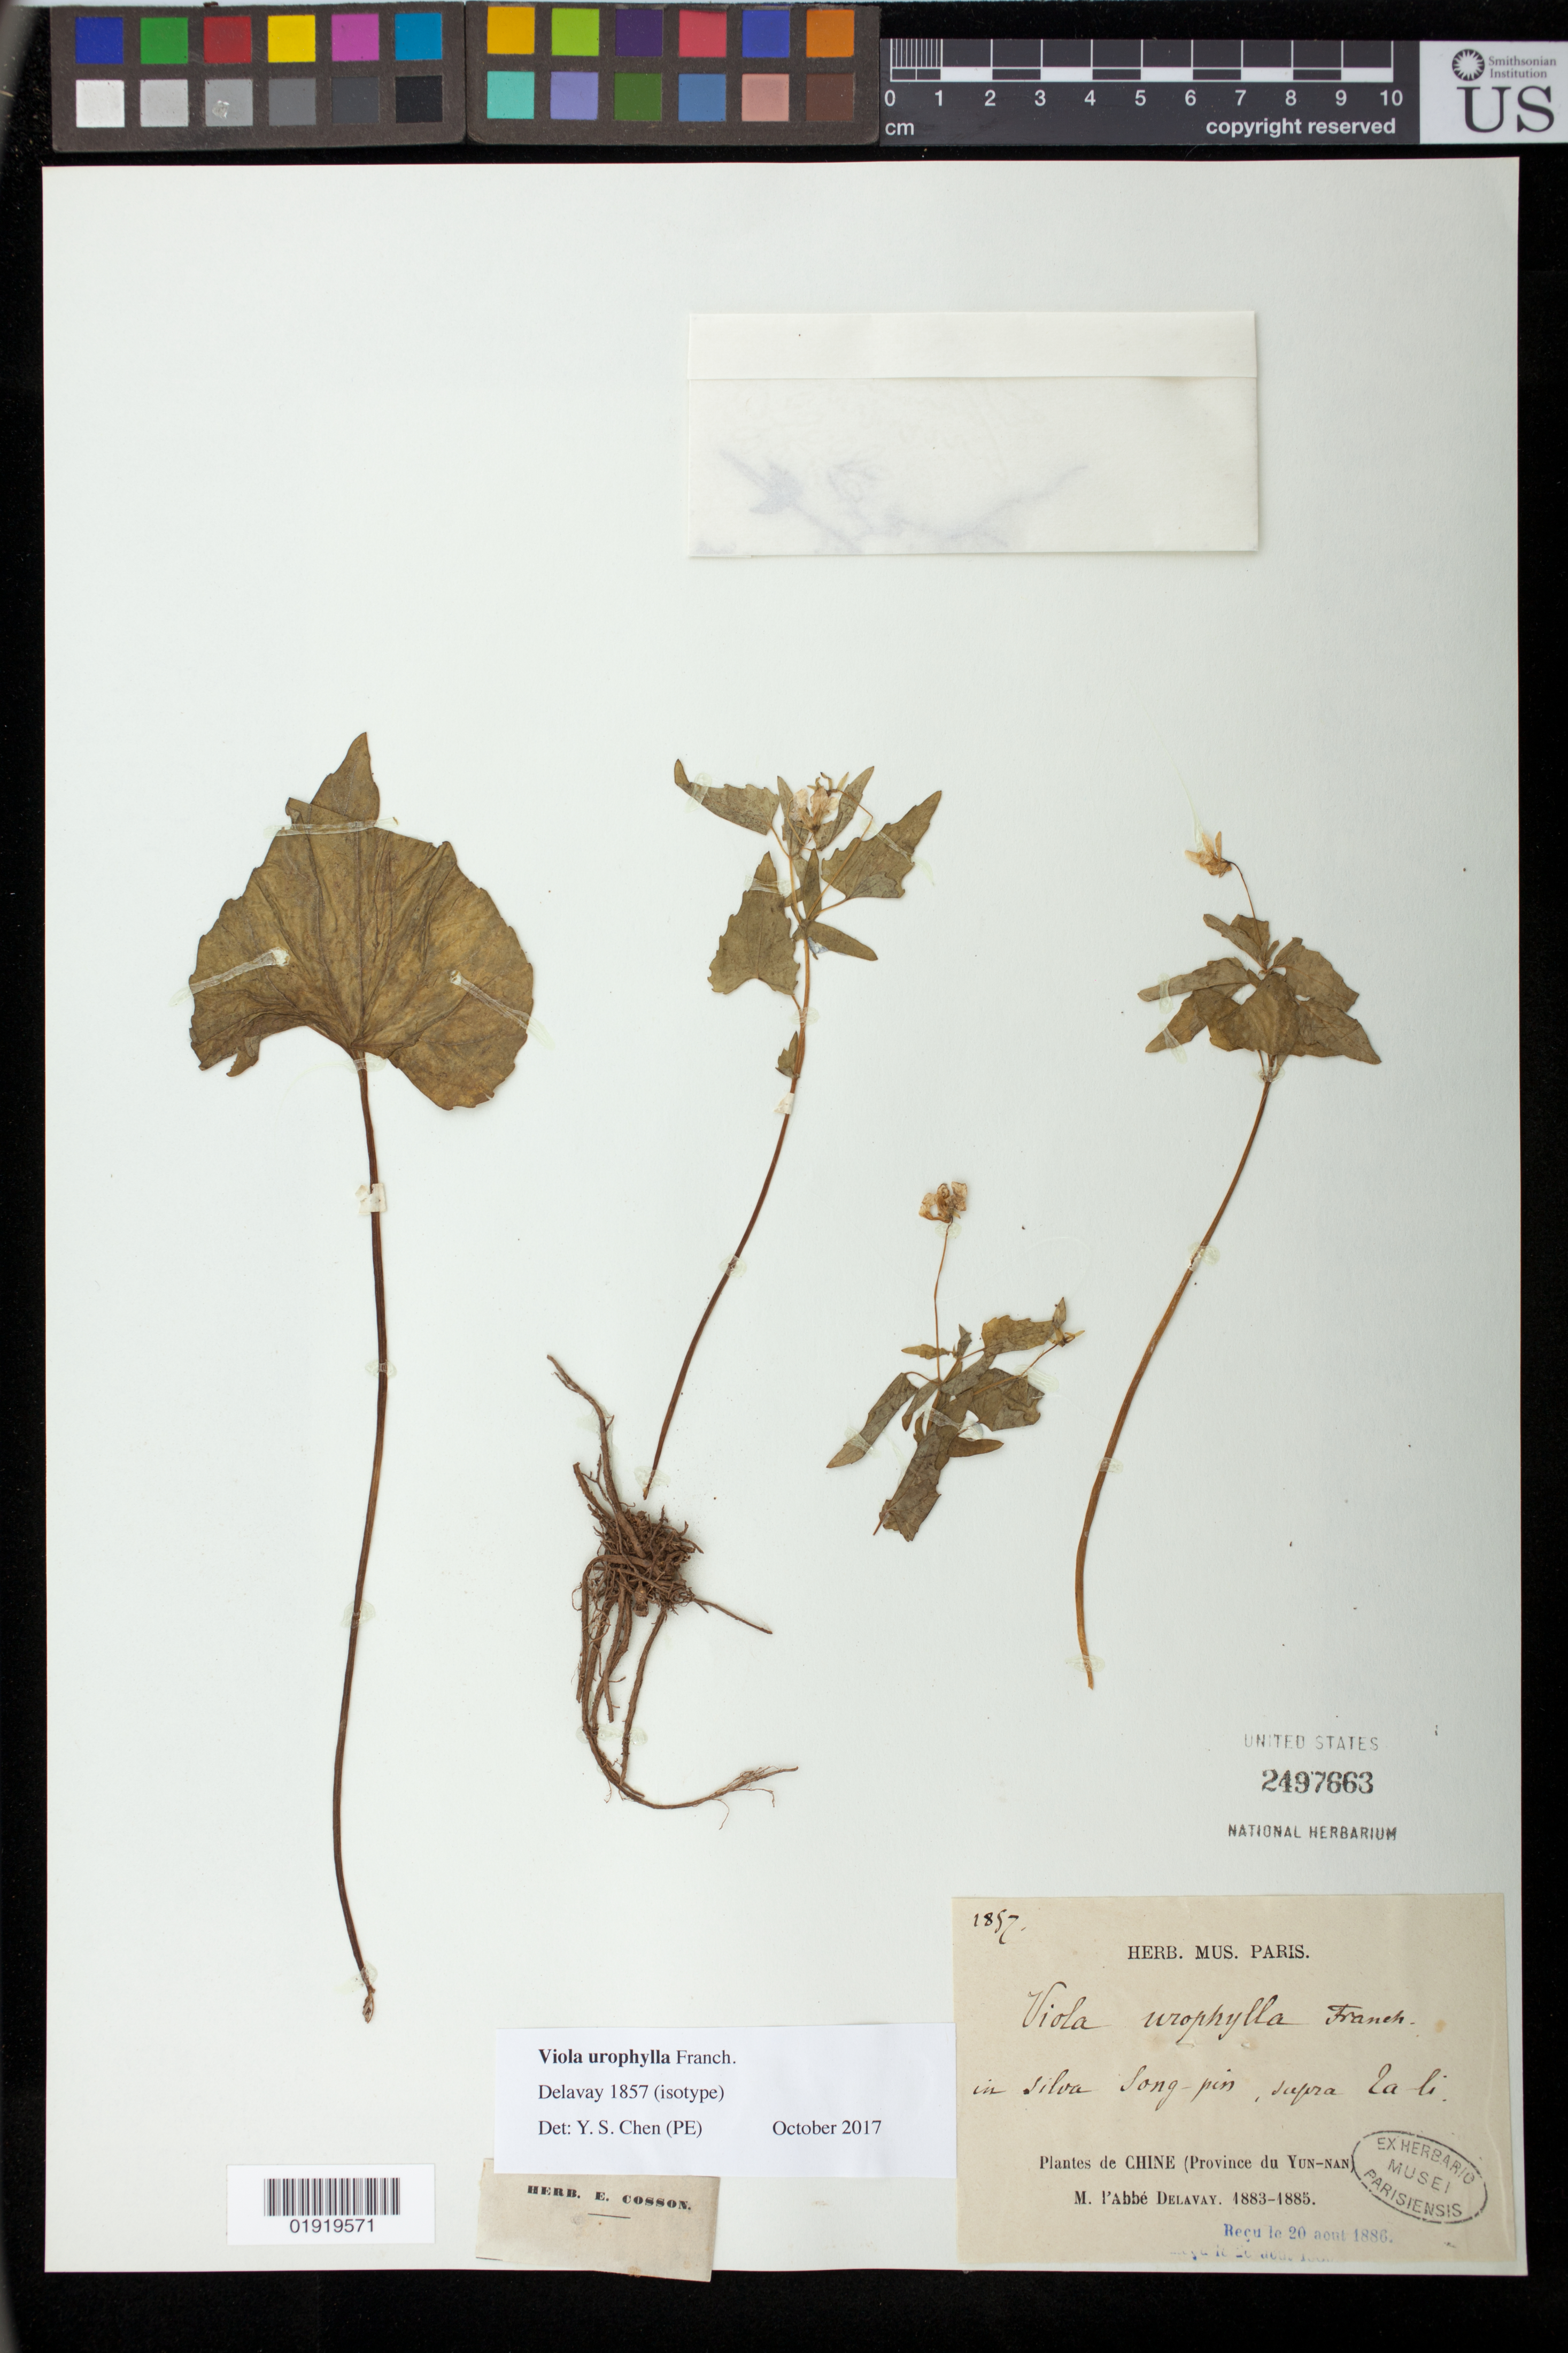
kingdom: Plantae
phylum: Tracheophyta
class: Magnoliopsida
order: Malpighiales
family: Violaceae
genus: Viola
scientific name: Viola urophylla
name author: Franch.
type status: Isotype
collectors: P. Delavay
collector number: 1857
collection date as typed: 1883-1885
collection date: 1883/1885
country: China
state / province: Yunnan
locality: Province de Yun-nan, in silva Song-pin, supra La li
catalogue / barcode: US 2497663